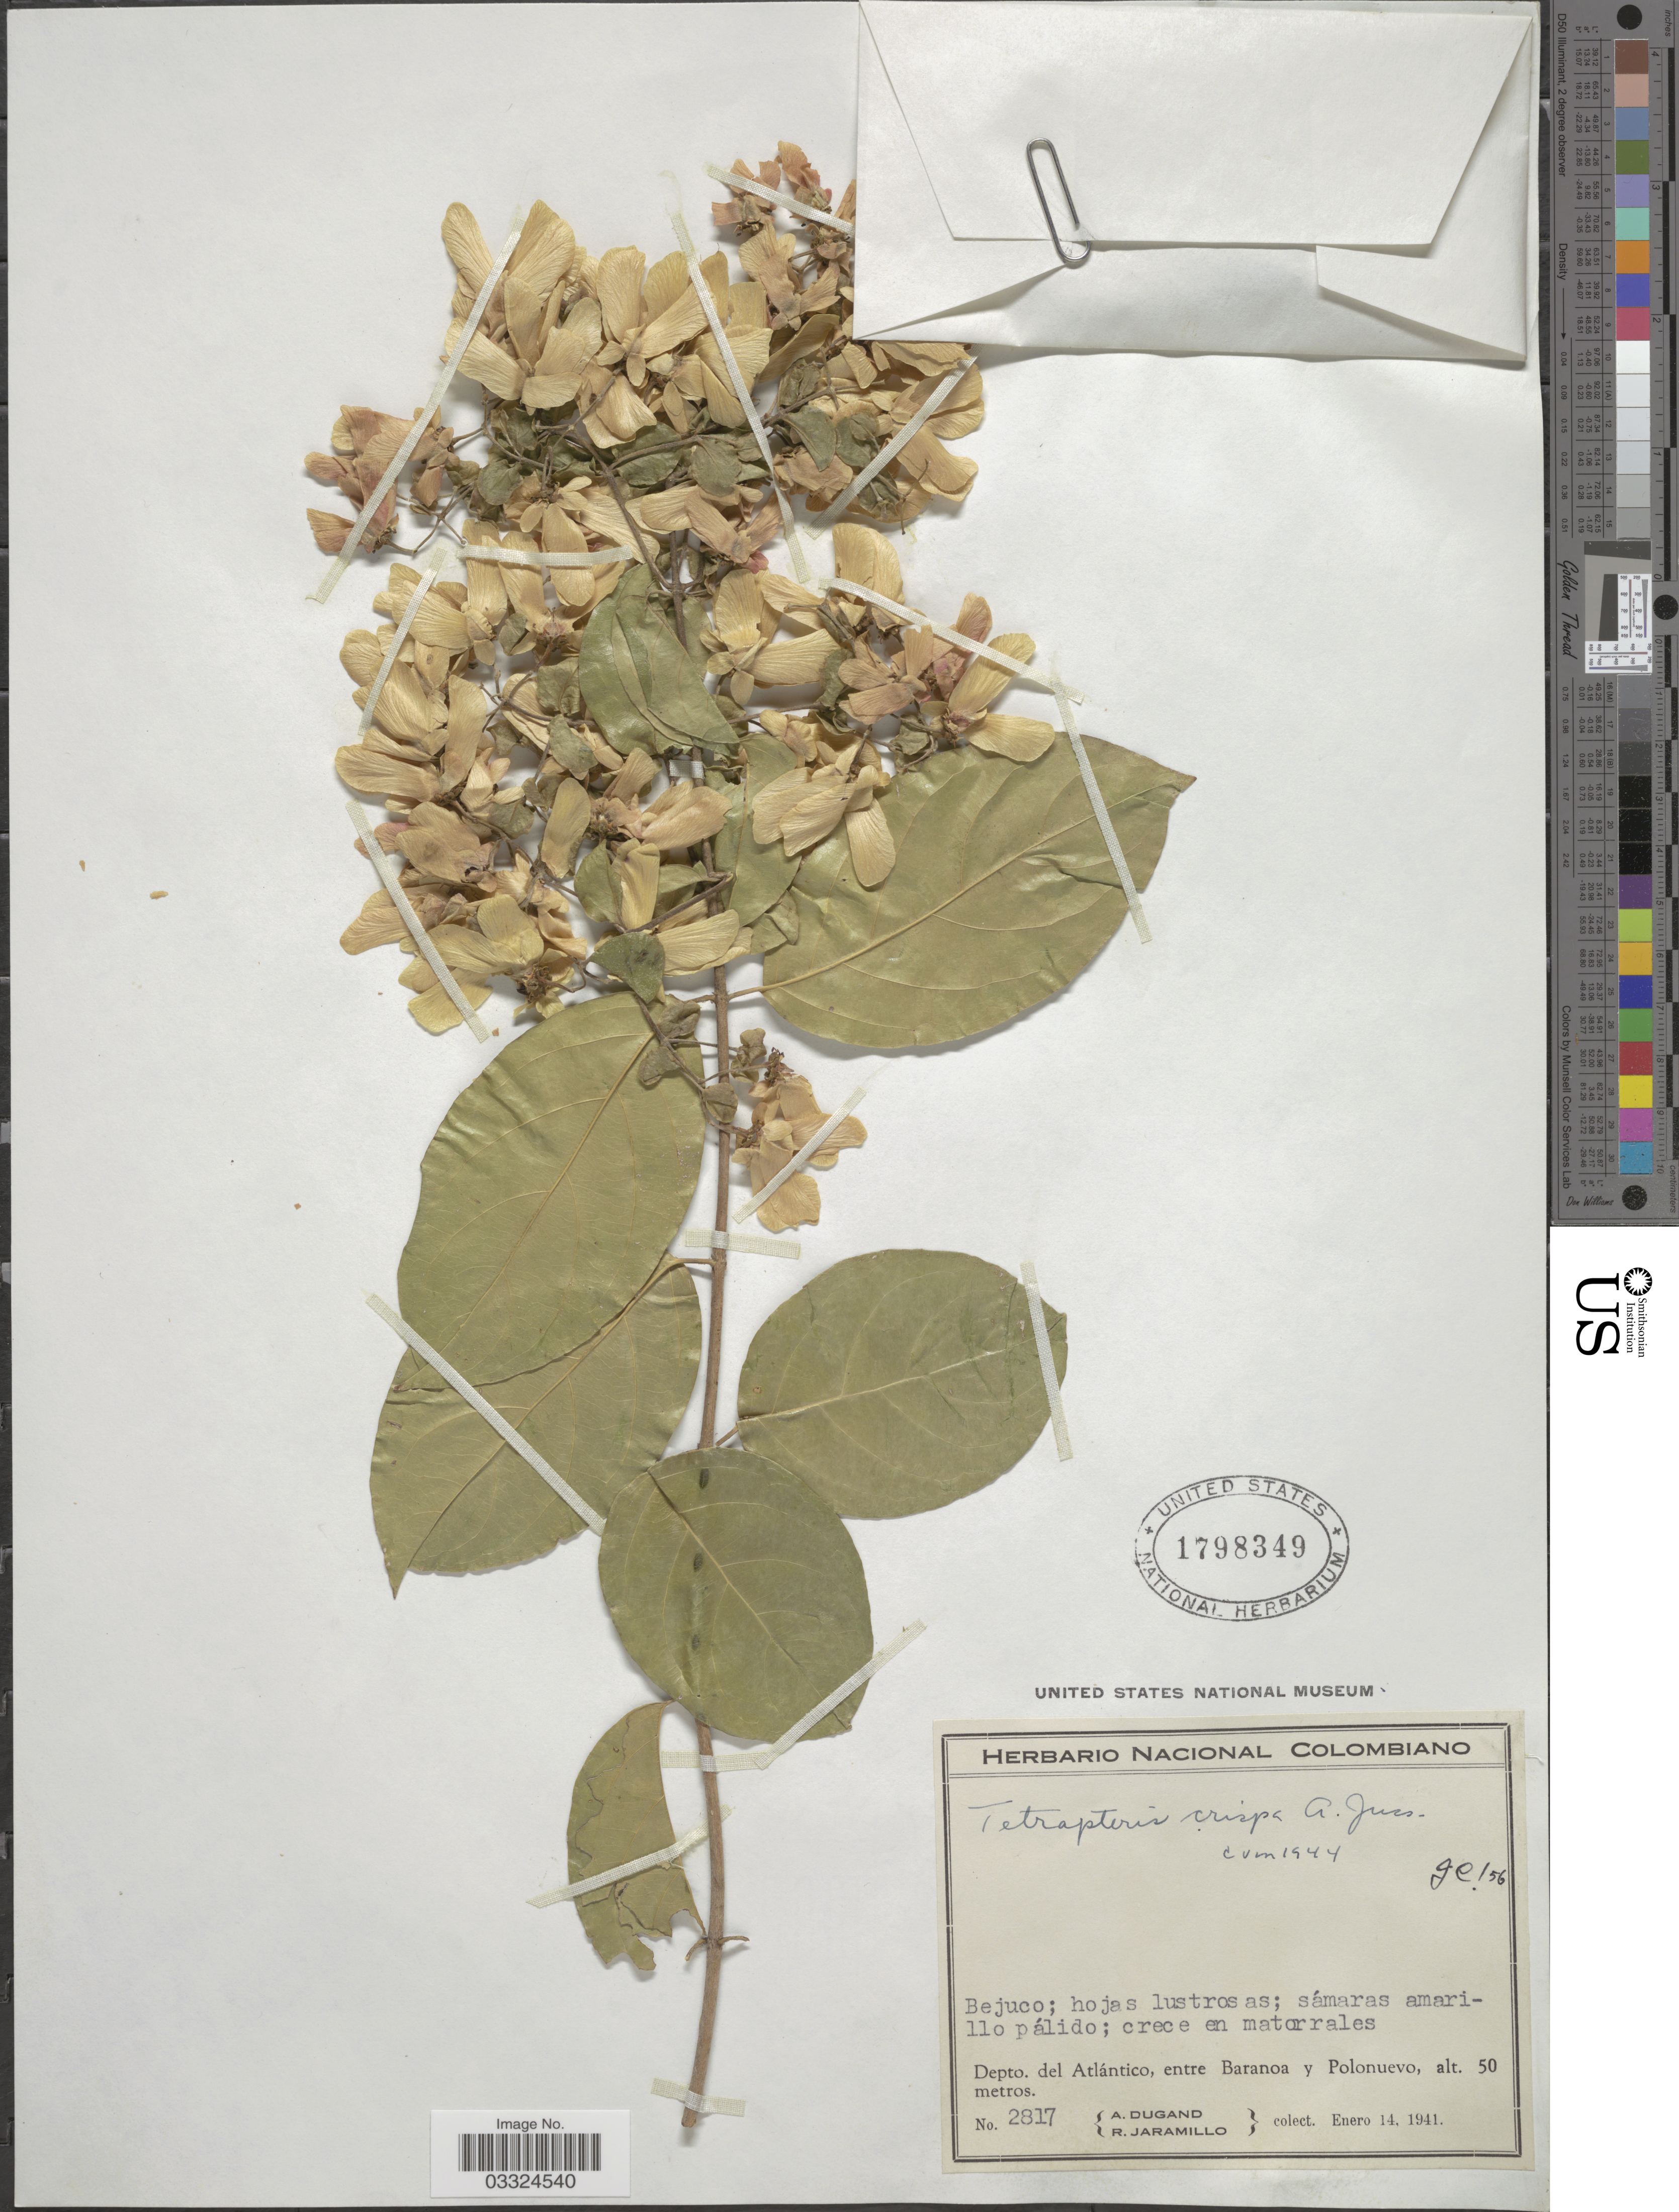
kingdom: Plantae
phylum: Tracheophyta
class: Magnoliopsida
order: Malpighiales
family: Malpighiaceae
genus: Tetrapterys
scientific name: Tetrapterys elliptica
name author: Rusby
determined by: Pool, A., (MO), Missouri Botanical Garden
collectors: A. Dugand & R. Jaramillo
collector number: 2817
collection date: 1941-01-14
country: Colombia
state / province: Atlántico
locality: Depto. del Atlántico, entre Baranoa y Polonuevo.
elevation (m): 50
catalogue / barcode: US 1798349